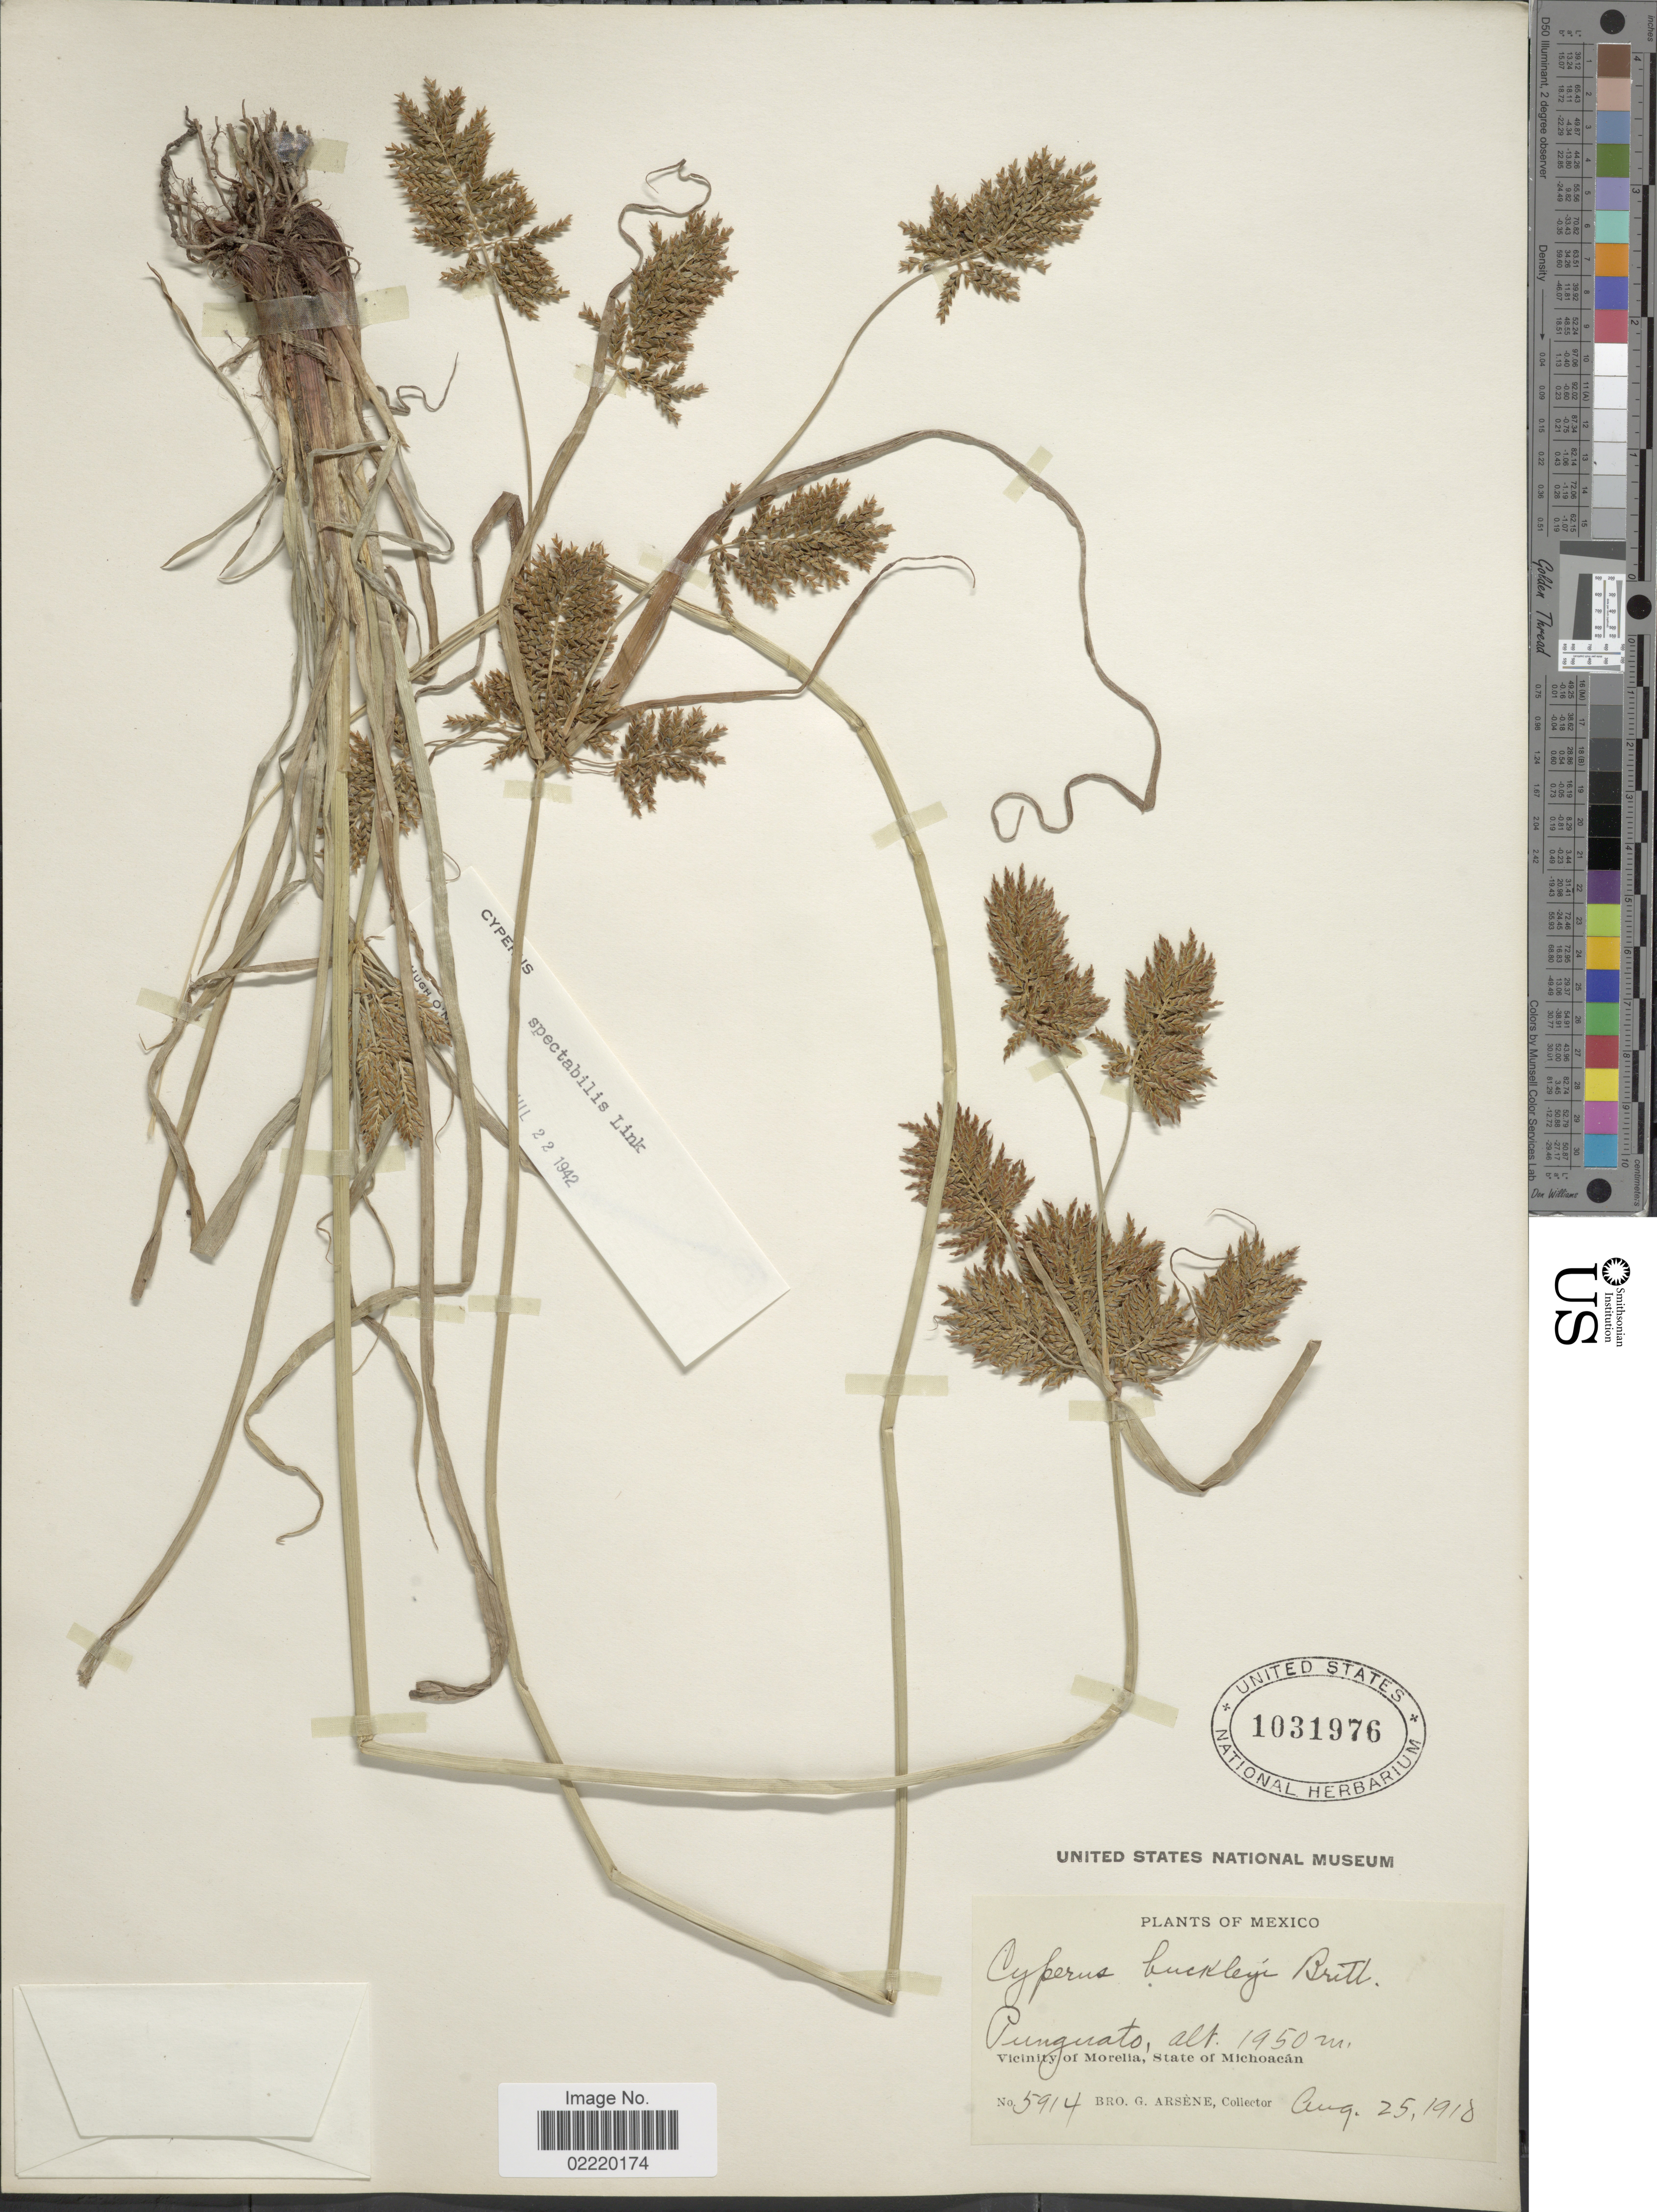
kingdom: Plantae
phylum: Tracheophyta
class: Liliopsida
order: Poales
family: Cyperaceae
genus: Cyperus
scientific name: Cyperus spectabilis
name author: Link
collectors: Bro. G. Arsène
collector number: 5914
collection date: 1918-08-25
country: Mexico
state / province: Michoacán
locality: Punguato, Vicinity of Morelia.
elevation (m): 1950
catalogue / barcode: US 1031976